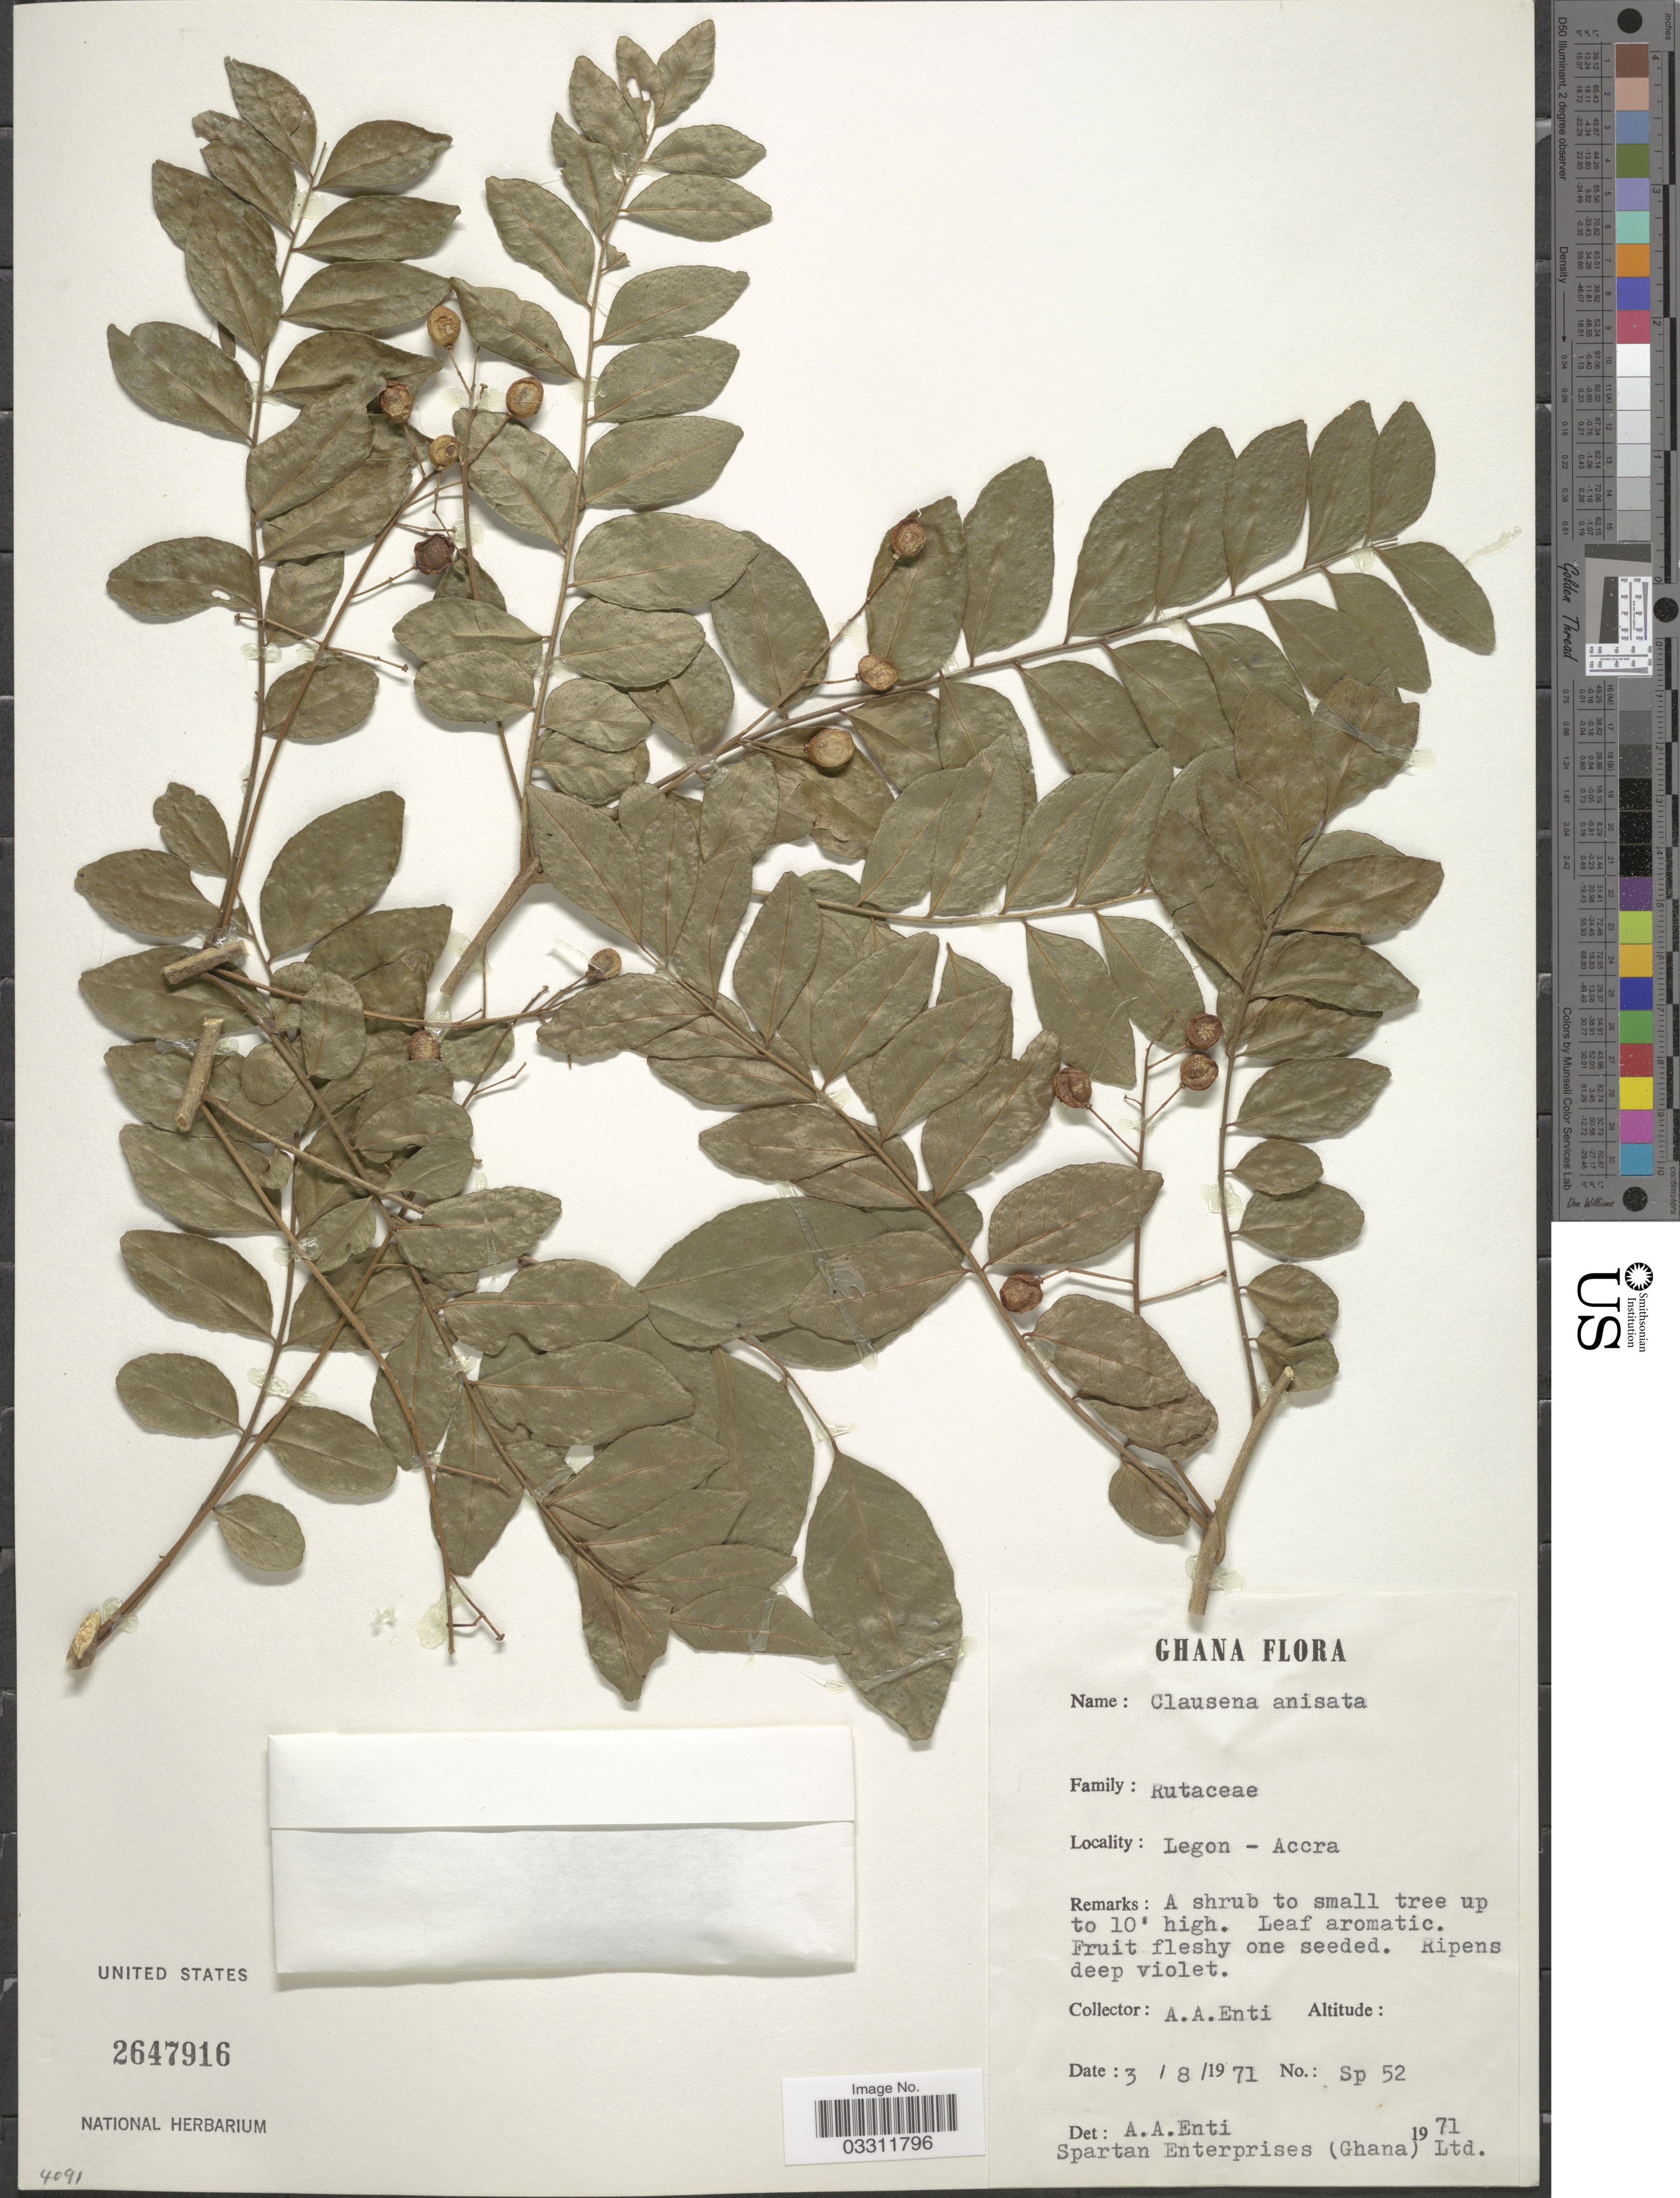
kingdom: Plantae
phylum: Tracheophyta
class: Magnoliopsida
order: Sapindales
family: Rutaceae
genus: Clausena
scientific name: Clausena anisata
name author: (Willd.) Benth.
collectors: A. Enti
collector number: Sp52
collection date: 1971-08-03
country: Ghana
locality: Legon - Accra.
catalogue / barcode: US 2647916